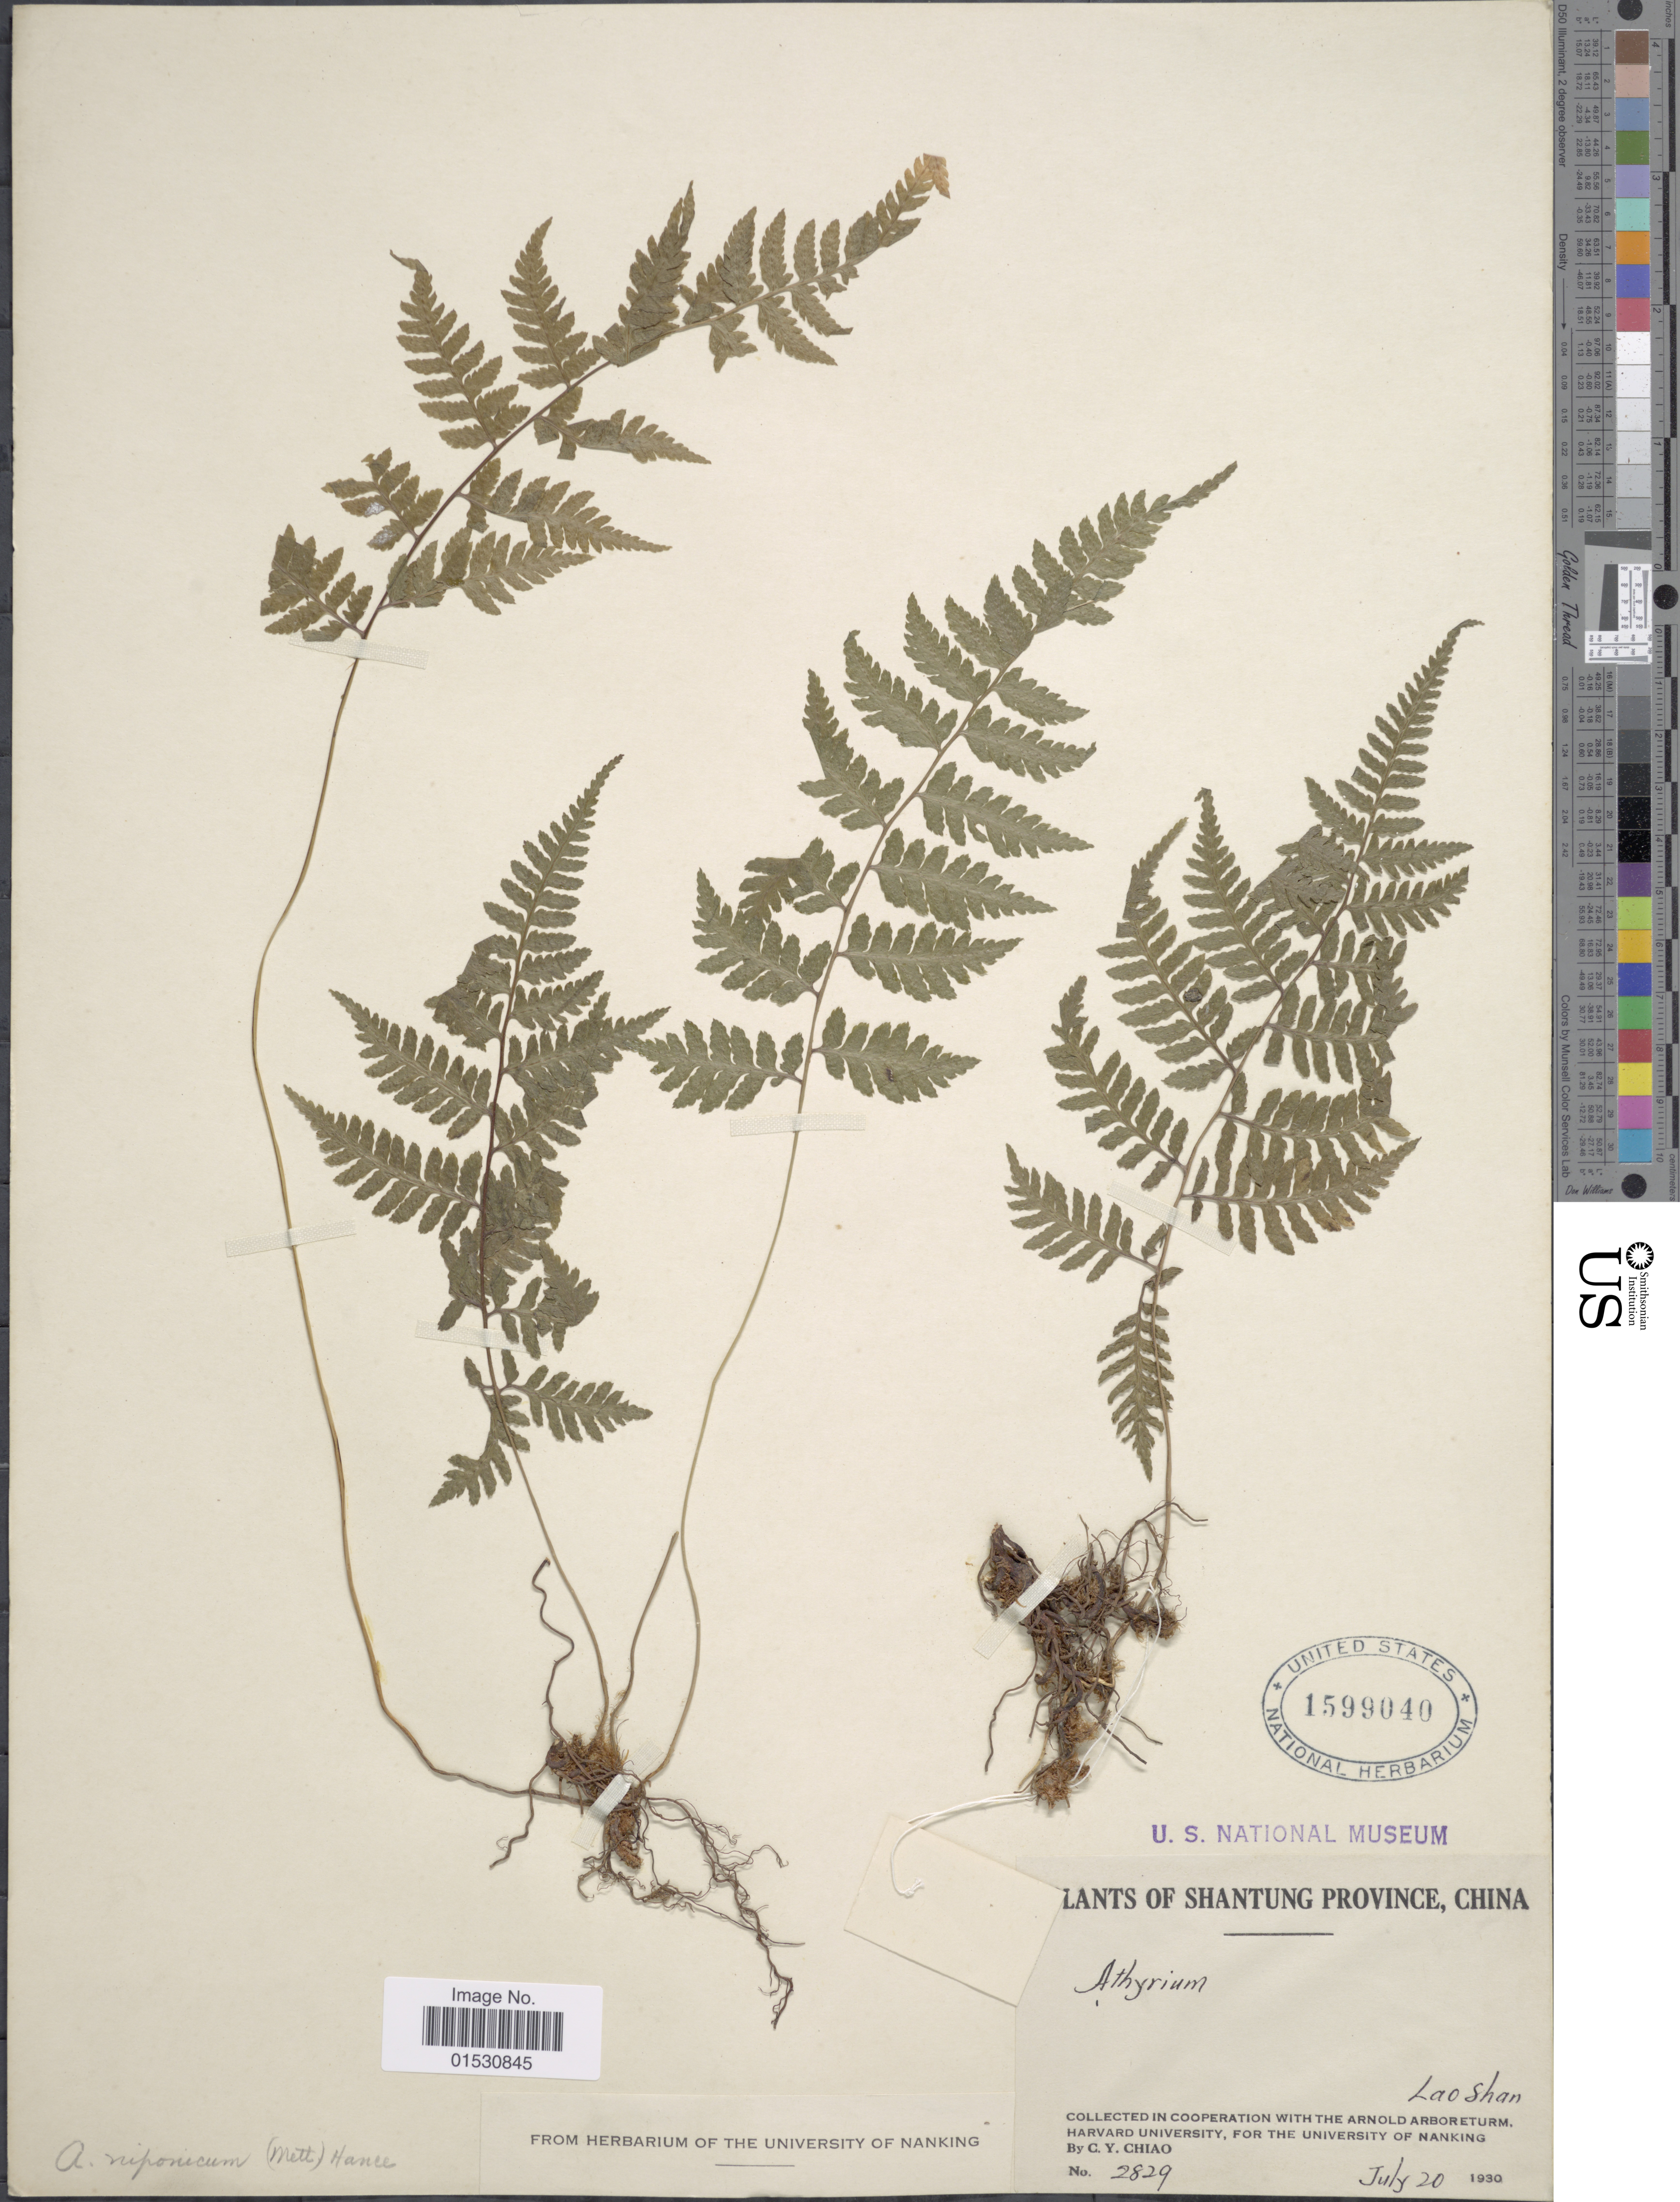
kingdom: Plantae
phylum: Tracheophyta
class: Polypodiopsida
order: Polypodiales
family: Athyriaceae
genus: Athyrium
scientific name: Athyrium nipponicum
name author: (Mett.) Hance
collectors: C. Y. Chiao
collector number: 2829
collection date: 1930-07-20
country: China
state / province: Shandong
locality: Shantung Province.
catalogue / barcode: US 1599040